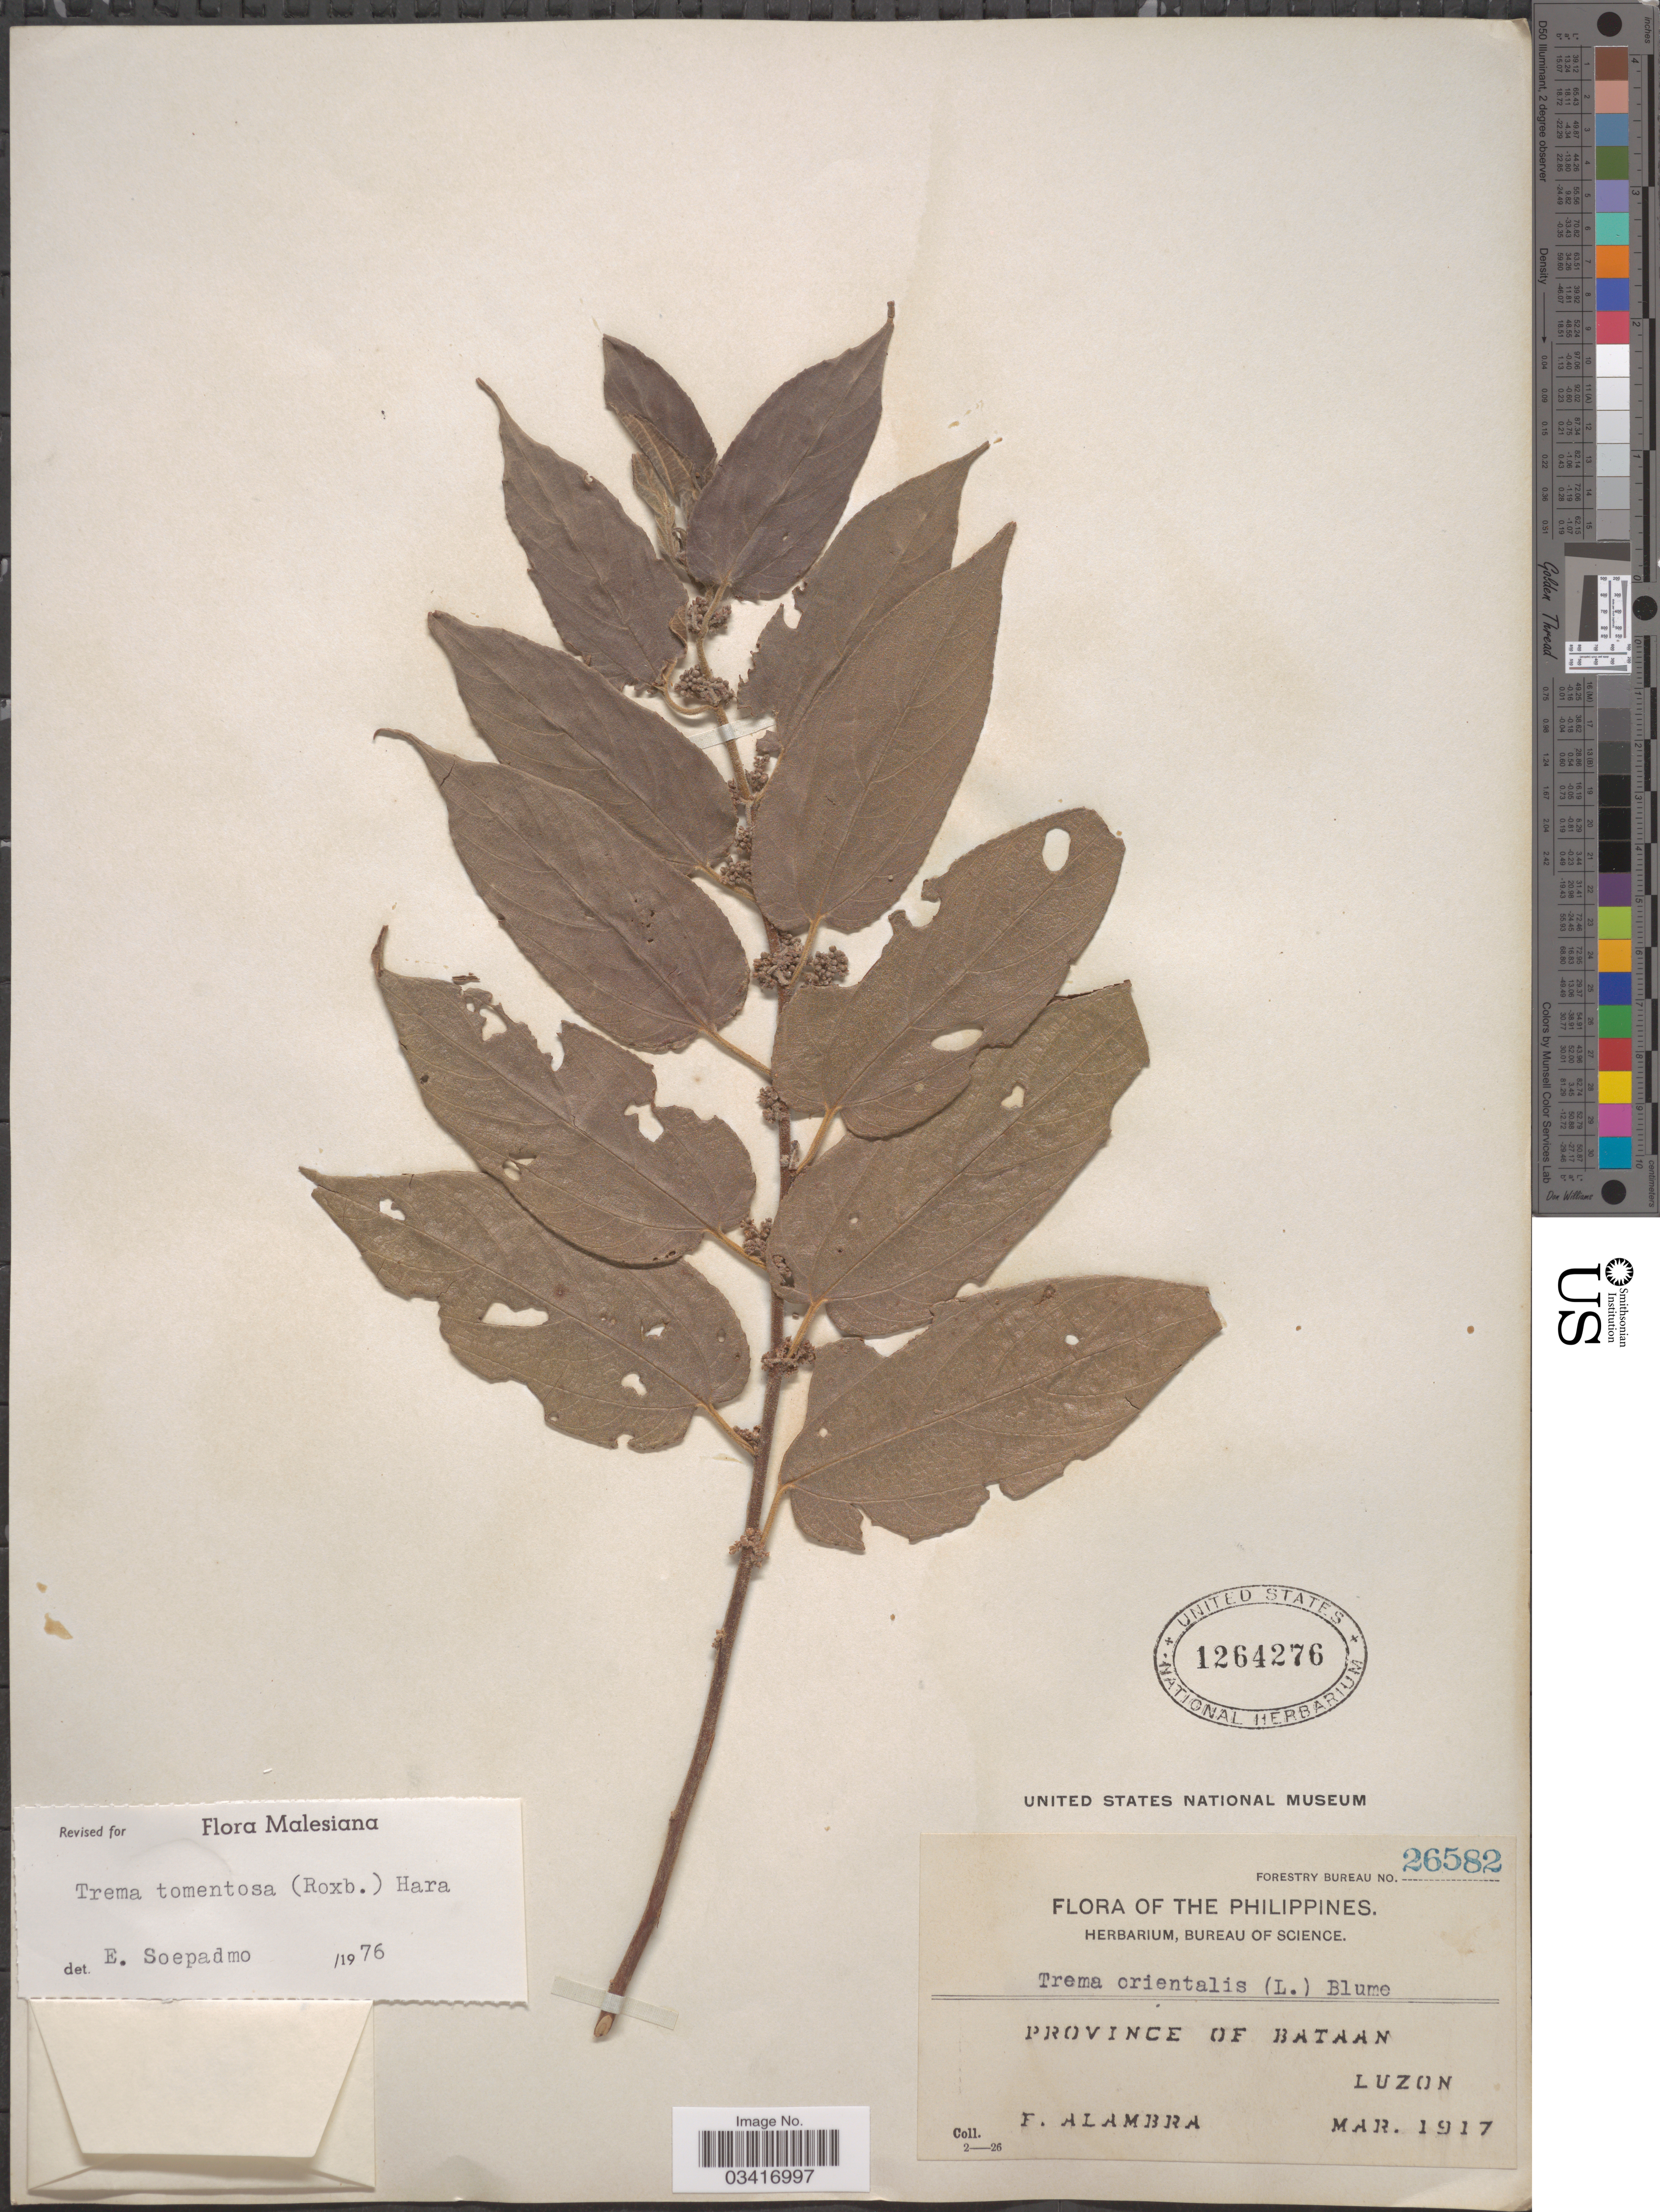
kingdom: Plantae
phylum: Tracheophyta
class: Magnoliopsida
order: Rosales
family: Cannabaceae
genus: Trema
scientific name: Trema tomentosum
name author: (Roxb.) Y. Hara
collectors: F. Alambra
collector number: Forestry Bureau 26582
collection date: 1917-03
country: Philippines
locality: Province of Bataan. Luzon.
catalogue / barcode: US 1264276